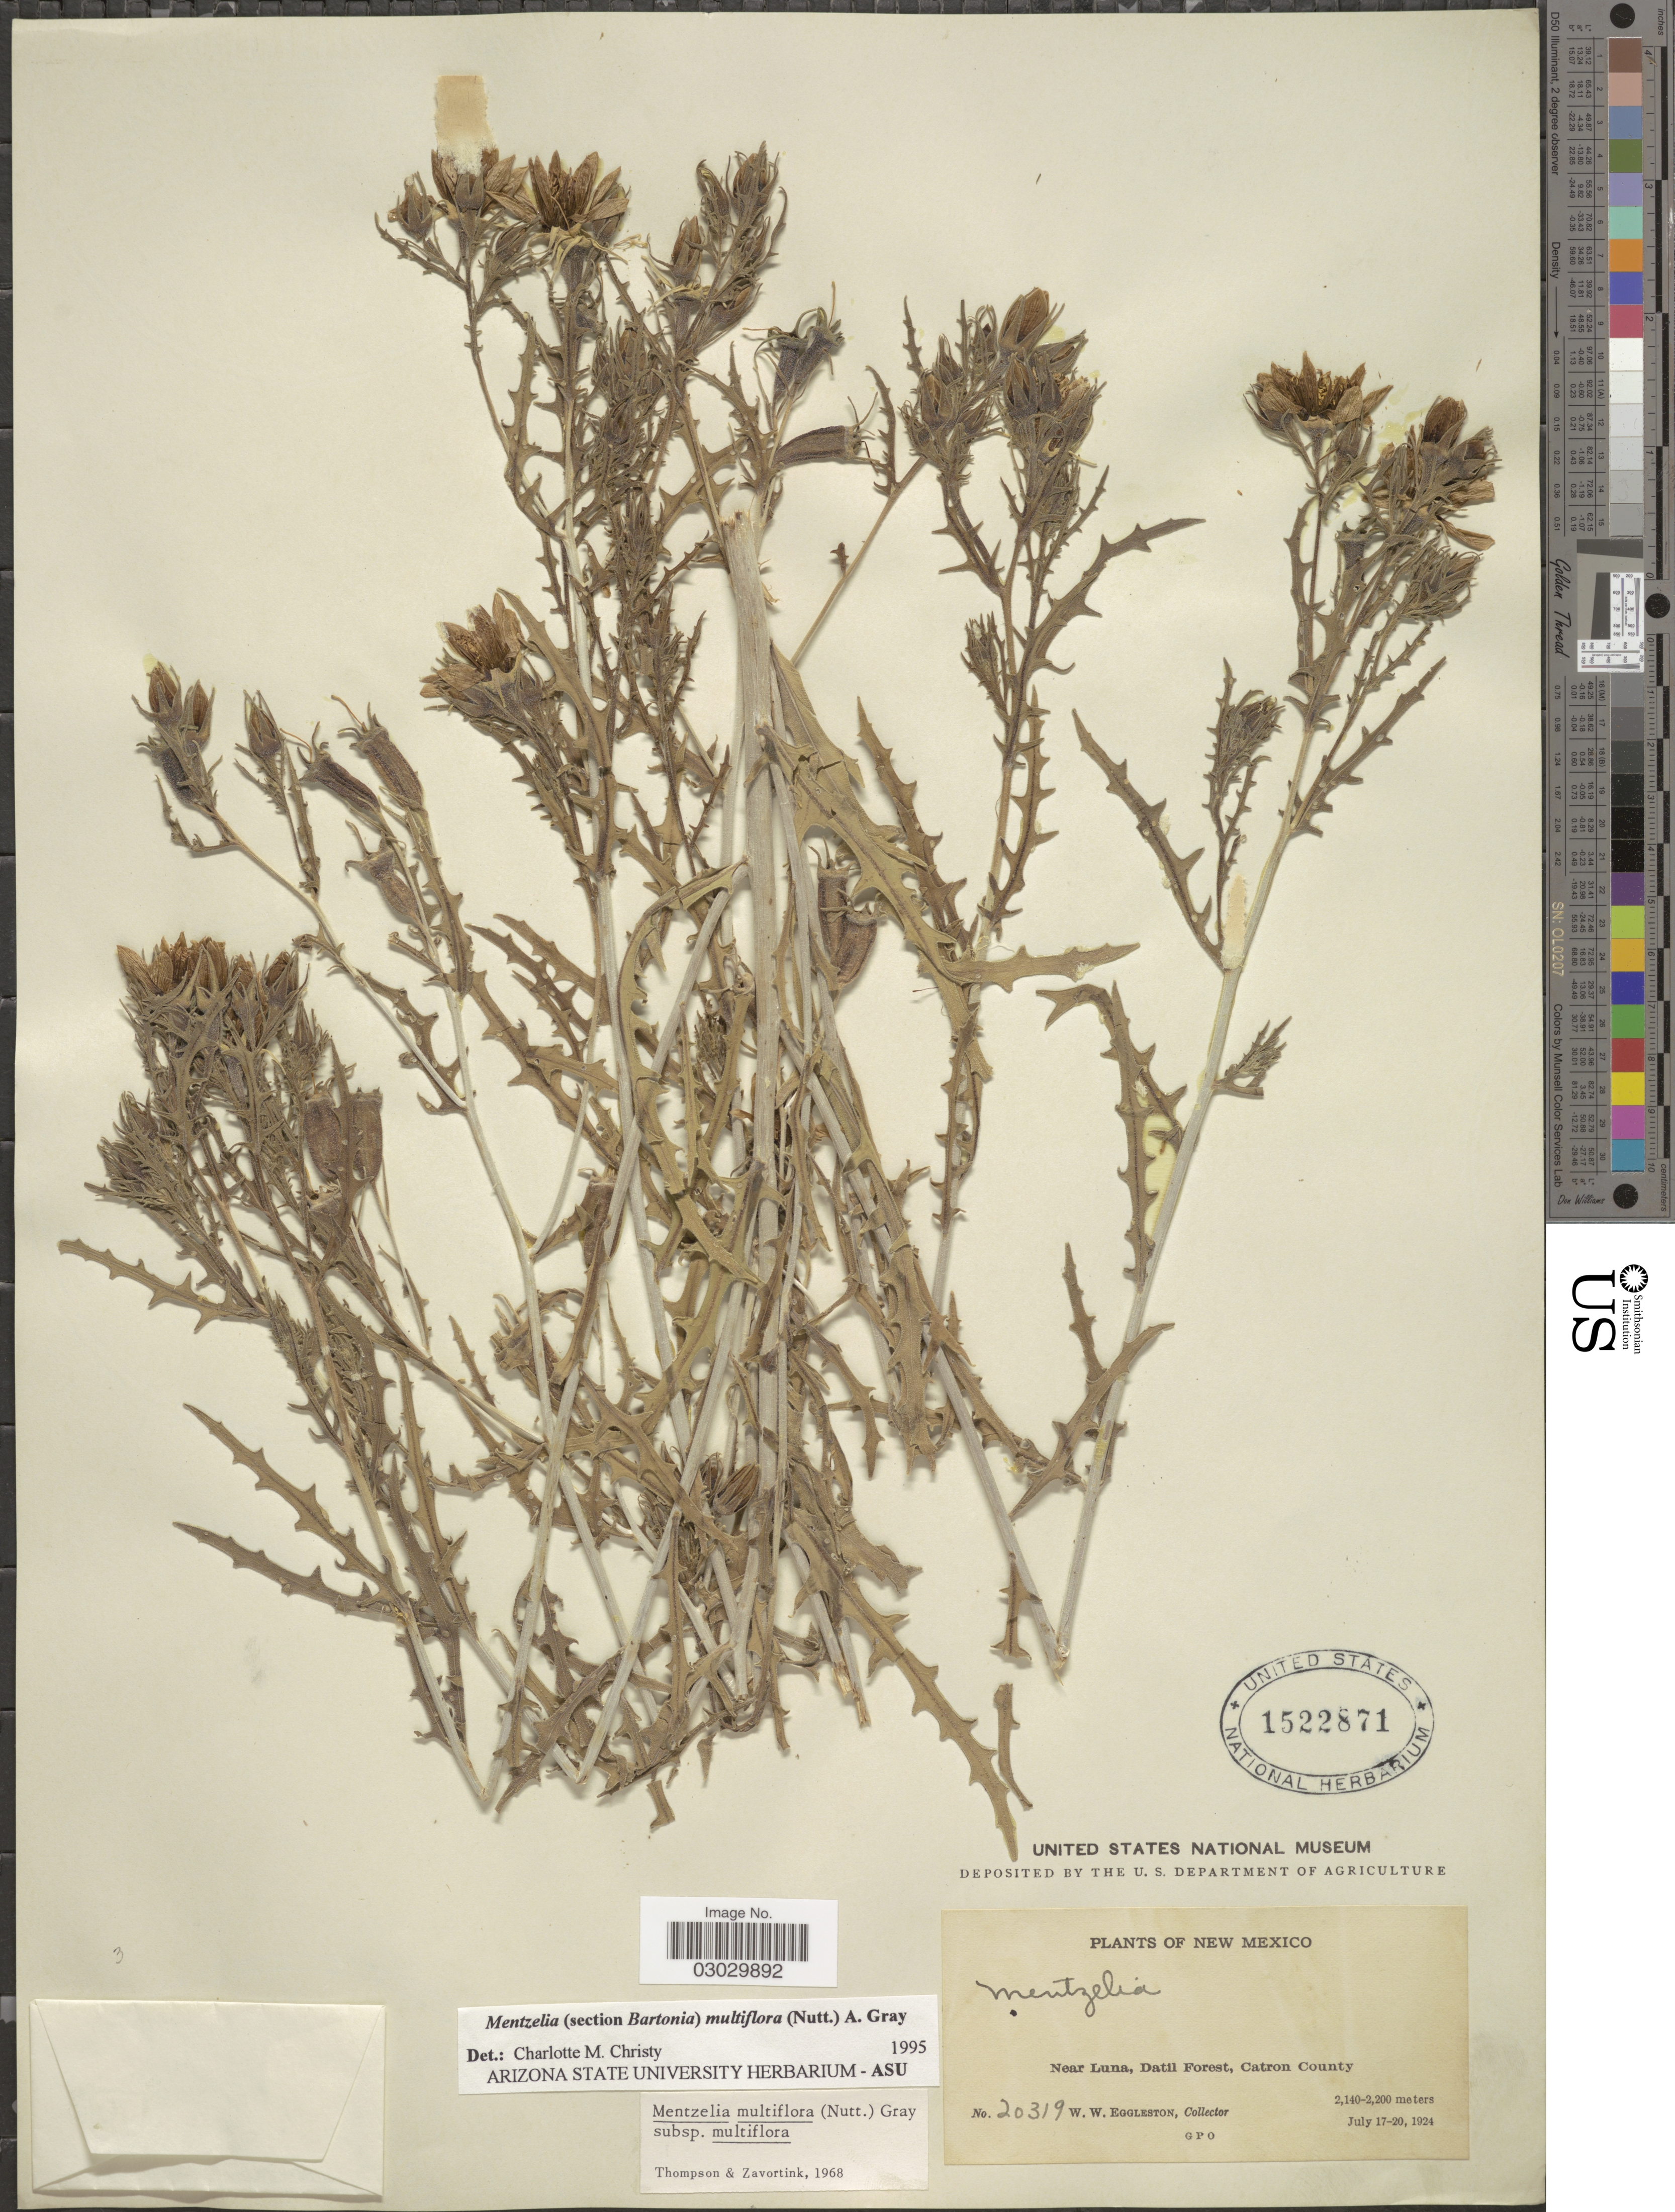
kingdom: Plantae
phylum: Tracheophyta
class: Magnoliopsida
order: Cornales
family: Loasaceae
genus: Mentzelia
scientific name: Mentzelia multiflora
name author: (Nutt.) A. Gray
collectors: W. W. Eggleston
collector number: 20319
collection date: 1924-07-17/1924-07-20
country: United States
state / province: New Mexico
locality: Near Luna, Datil Forest, Catron County.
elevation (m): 2140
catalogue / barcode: US 1522871